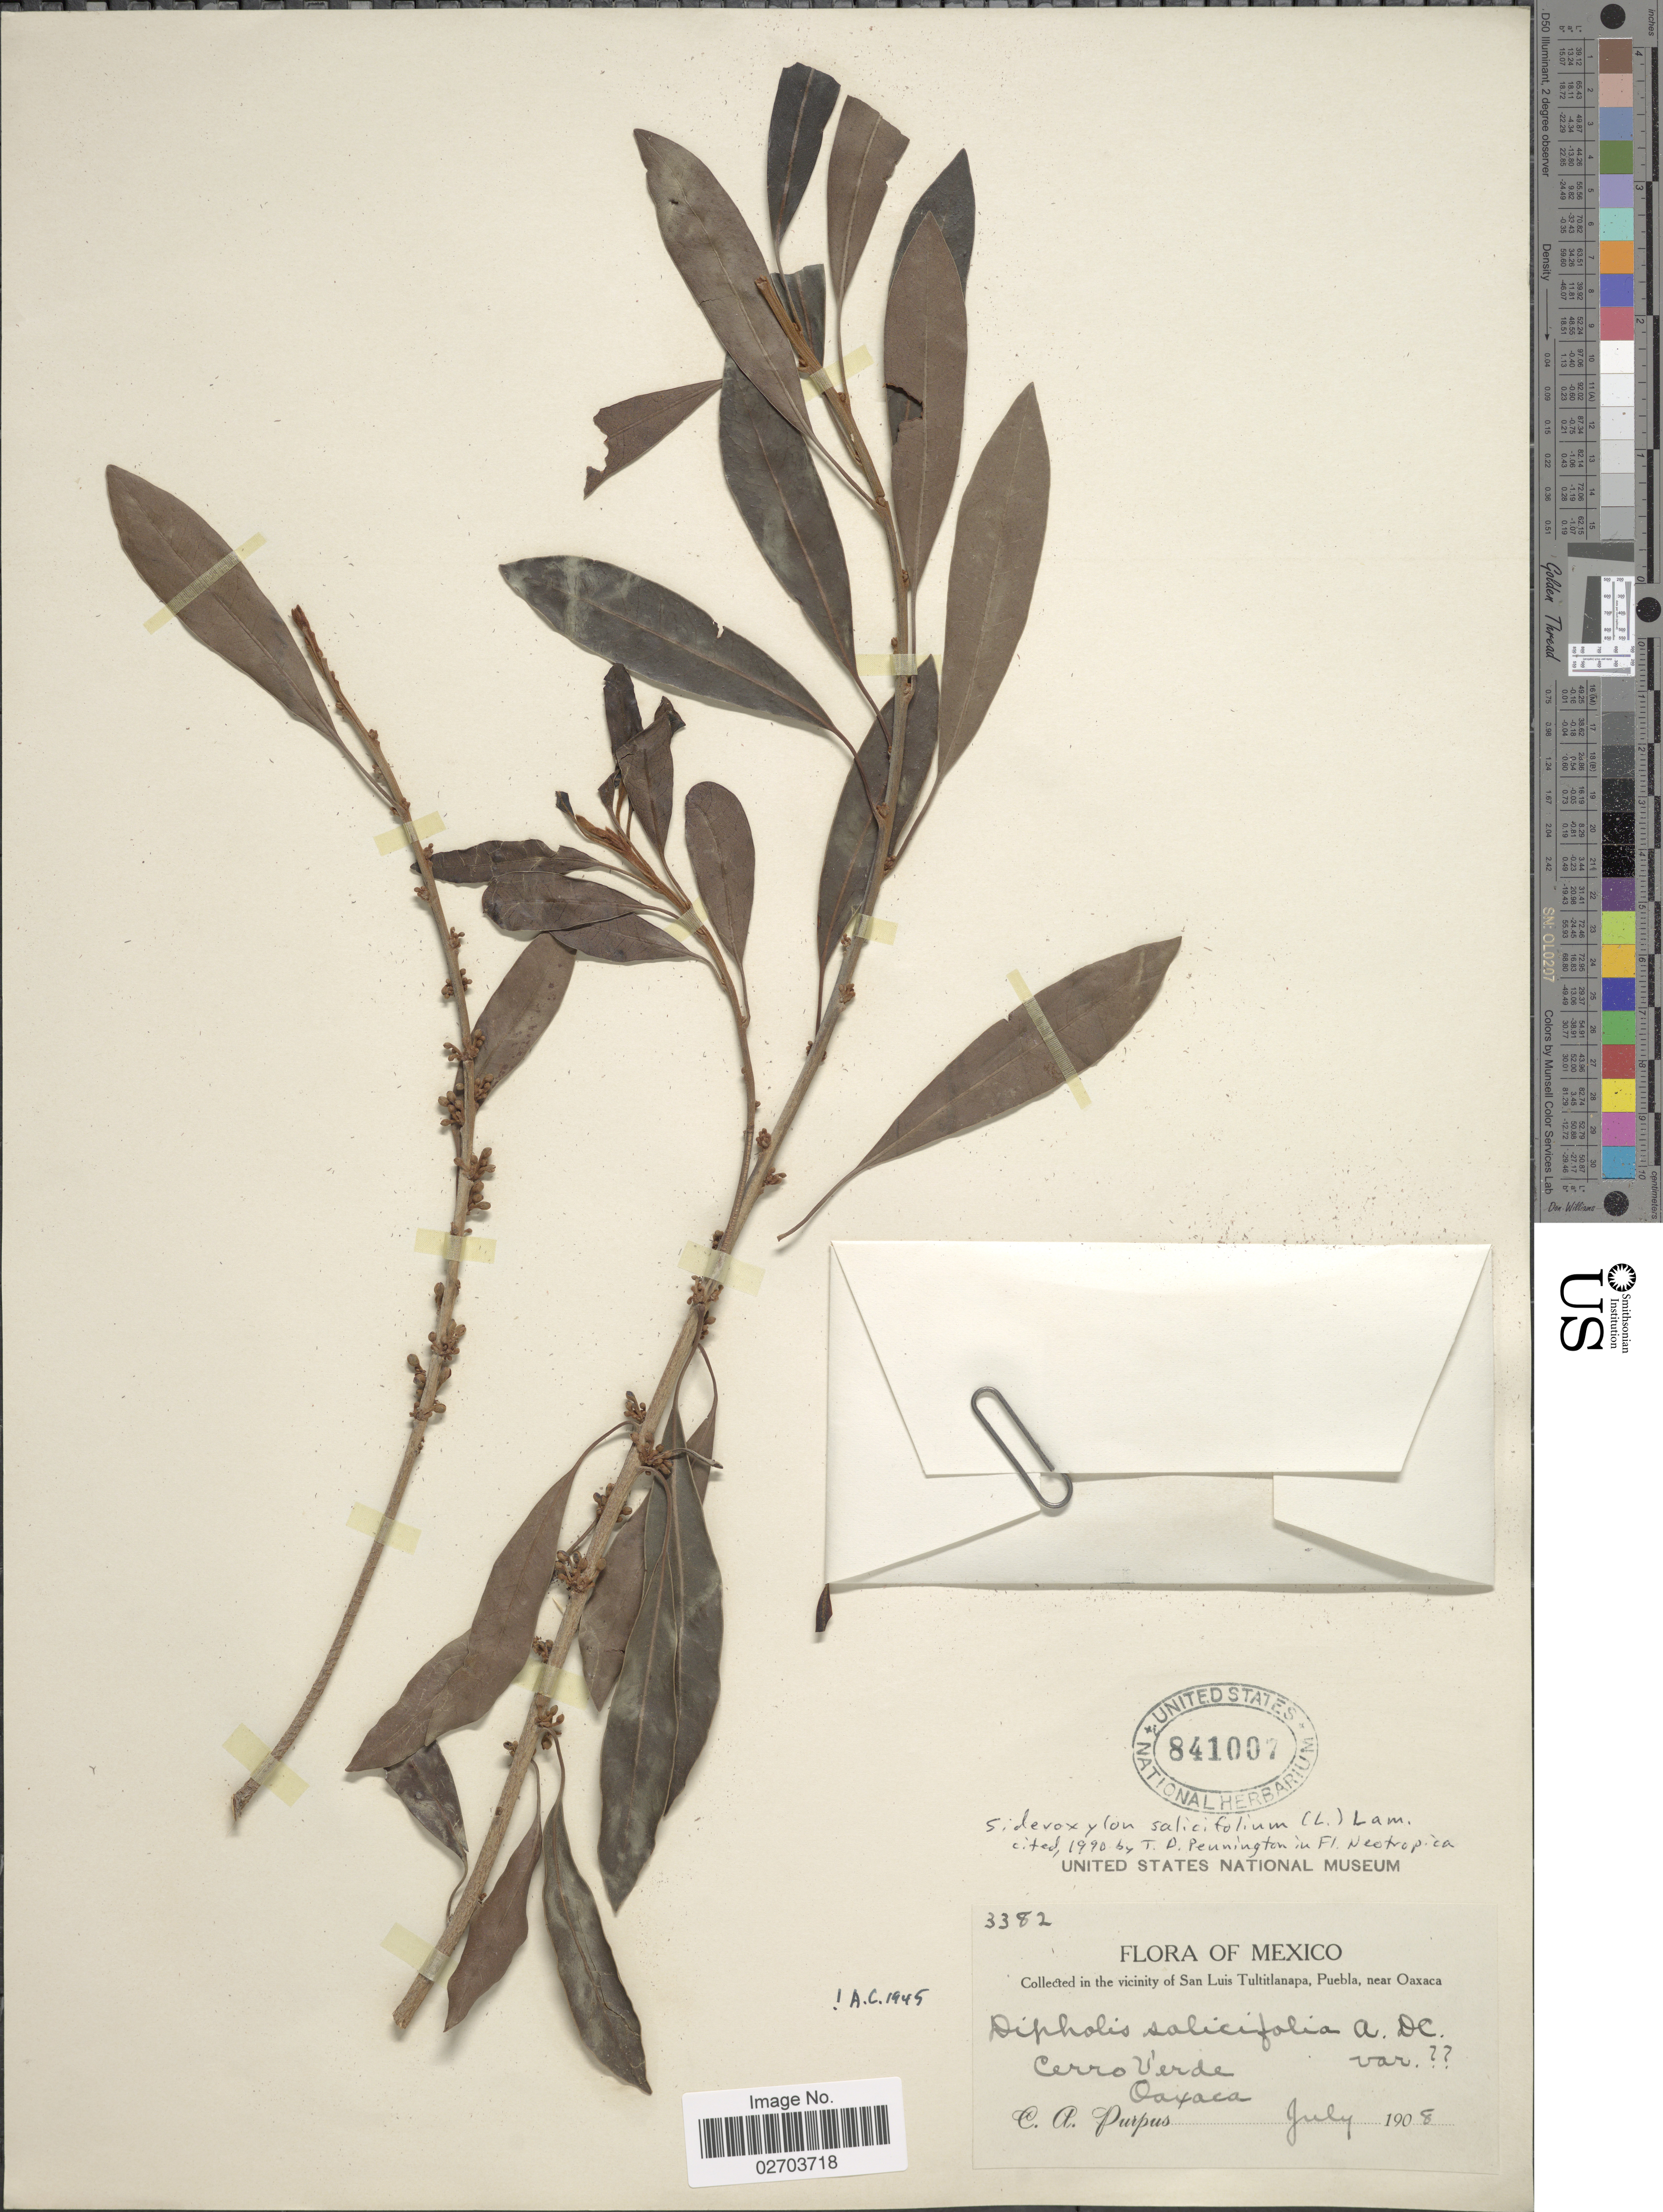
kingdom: Plantae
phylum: Tracheophyta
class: Magnoliopsida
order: Ericales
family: Sapotaceae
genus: Sideroxylon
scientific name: Sideroxylon salicifolium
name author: (L.) Lam.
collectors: C. A. Purpus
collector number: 3382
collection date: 1908-07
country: Mexico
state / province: Oaxaca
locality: In the vicinity of San Luis Tultitlanapa, Puebla, near Oaxaca, Cerro V'erde, Oaxaca.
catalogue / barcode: US 841007